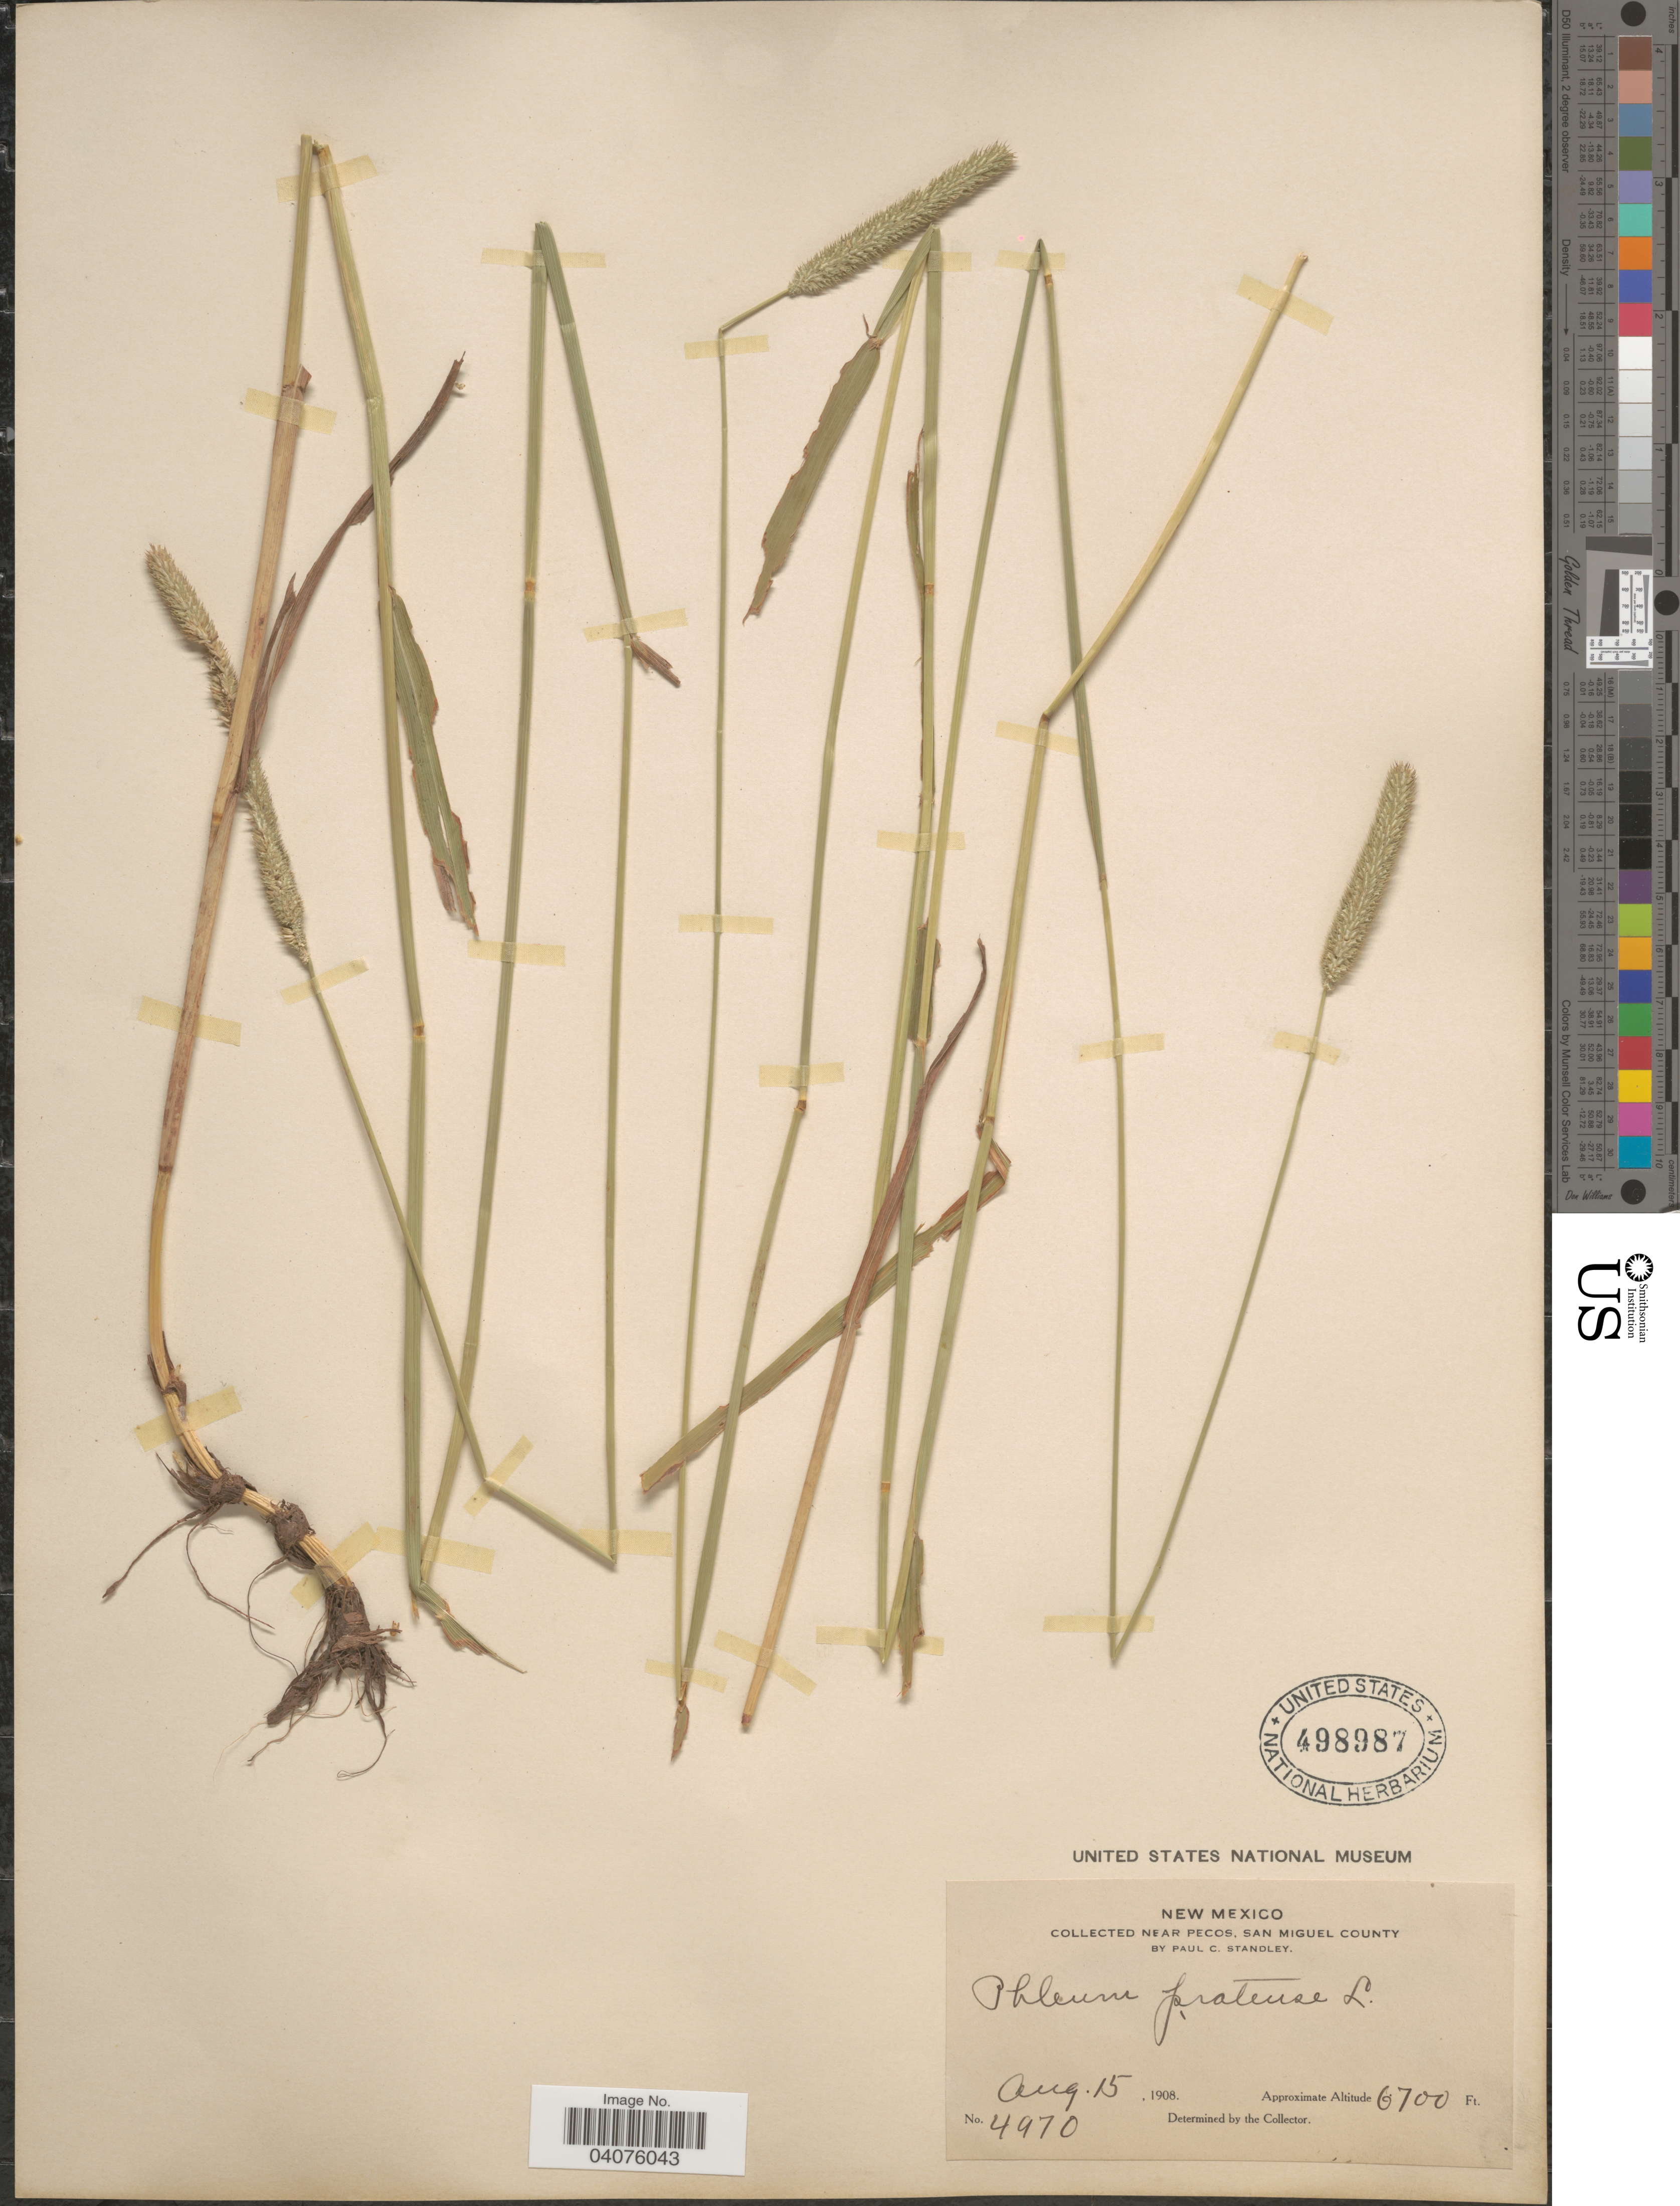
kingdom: Plantae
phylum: Tracheophyta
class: Liliopsida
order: Poales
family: Poaceae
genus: Phleum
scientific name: Phleum pratense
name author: L.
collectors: P. C. Standley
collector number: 4970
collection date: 1908-08-15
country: United States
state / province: New Mexico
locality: Near Pecos, San Miguel County.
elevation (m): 2042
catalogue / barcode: US 498987